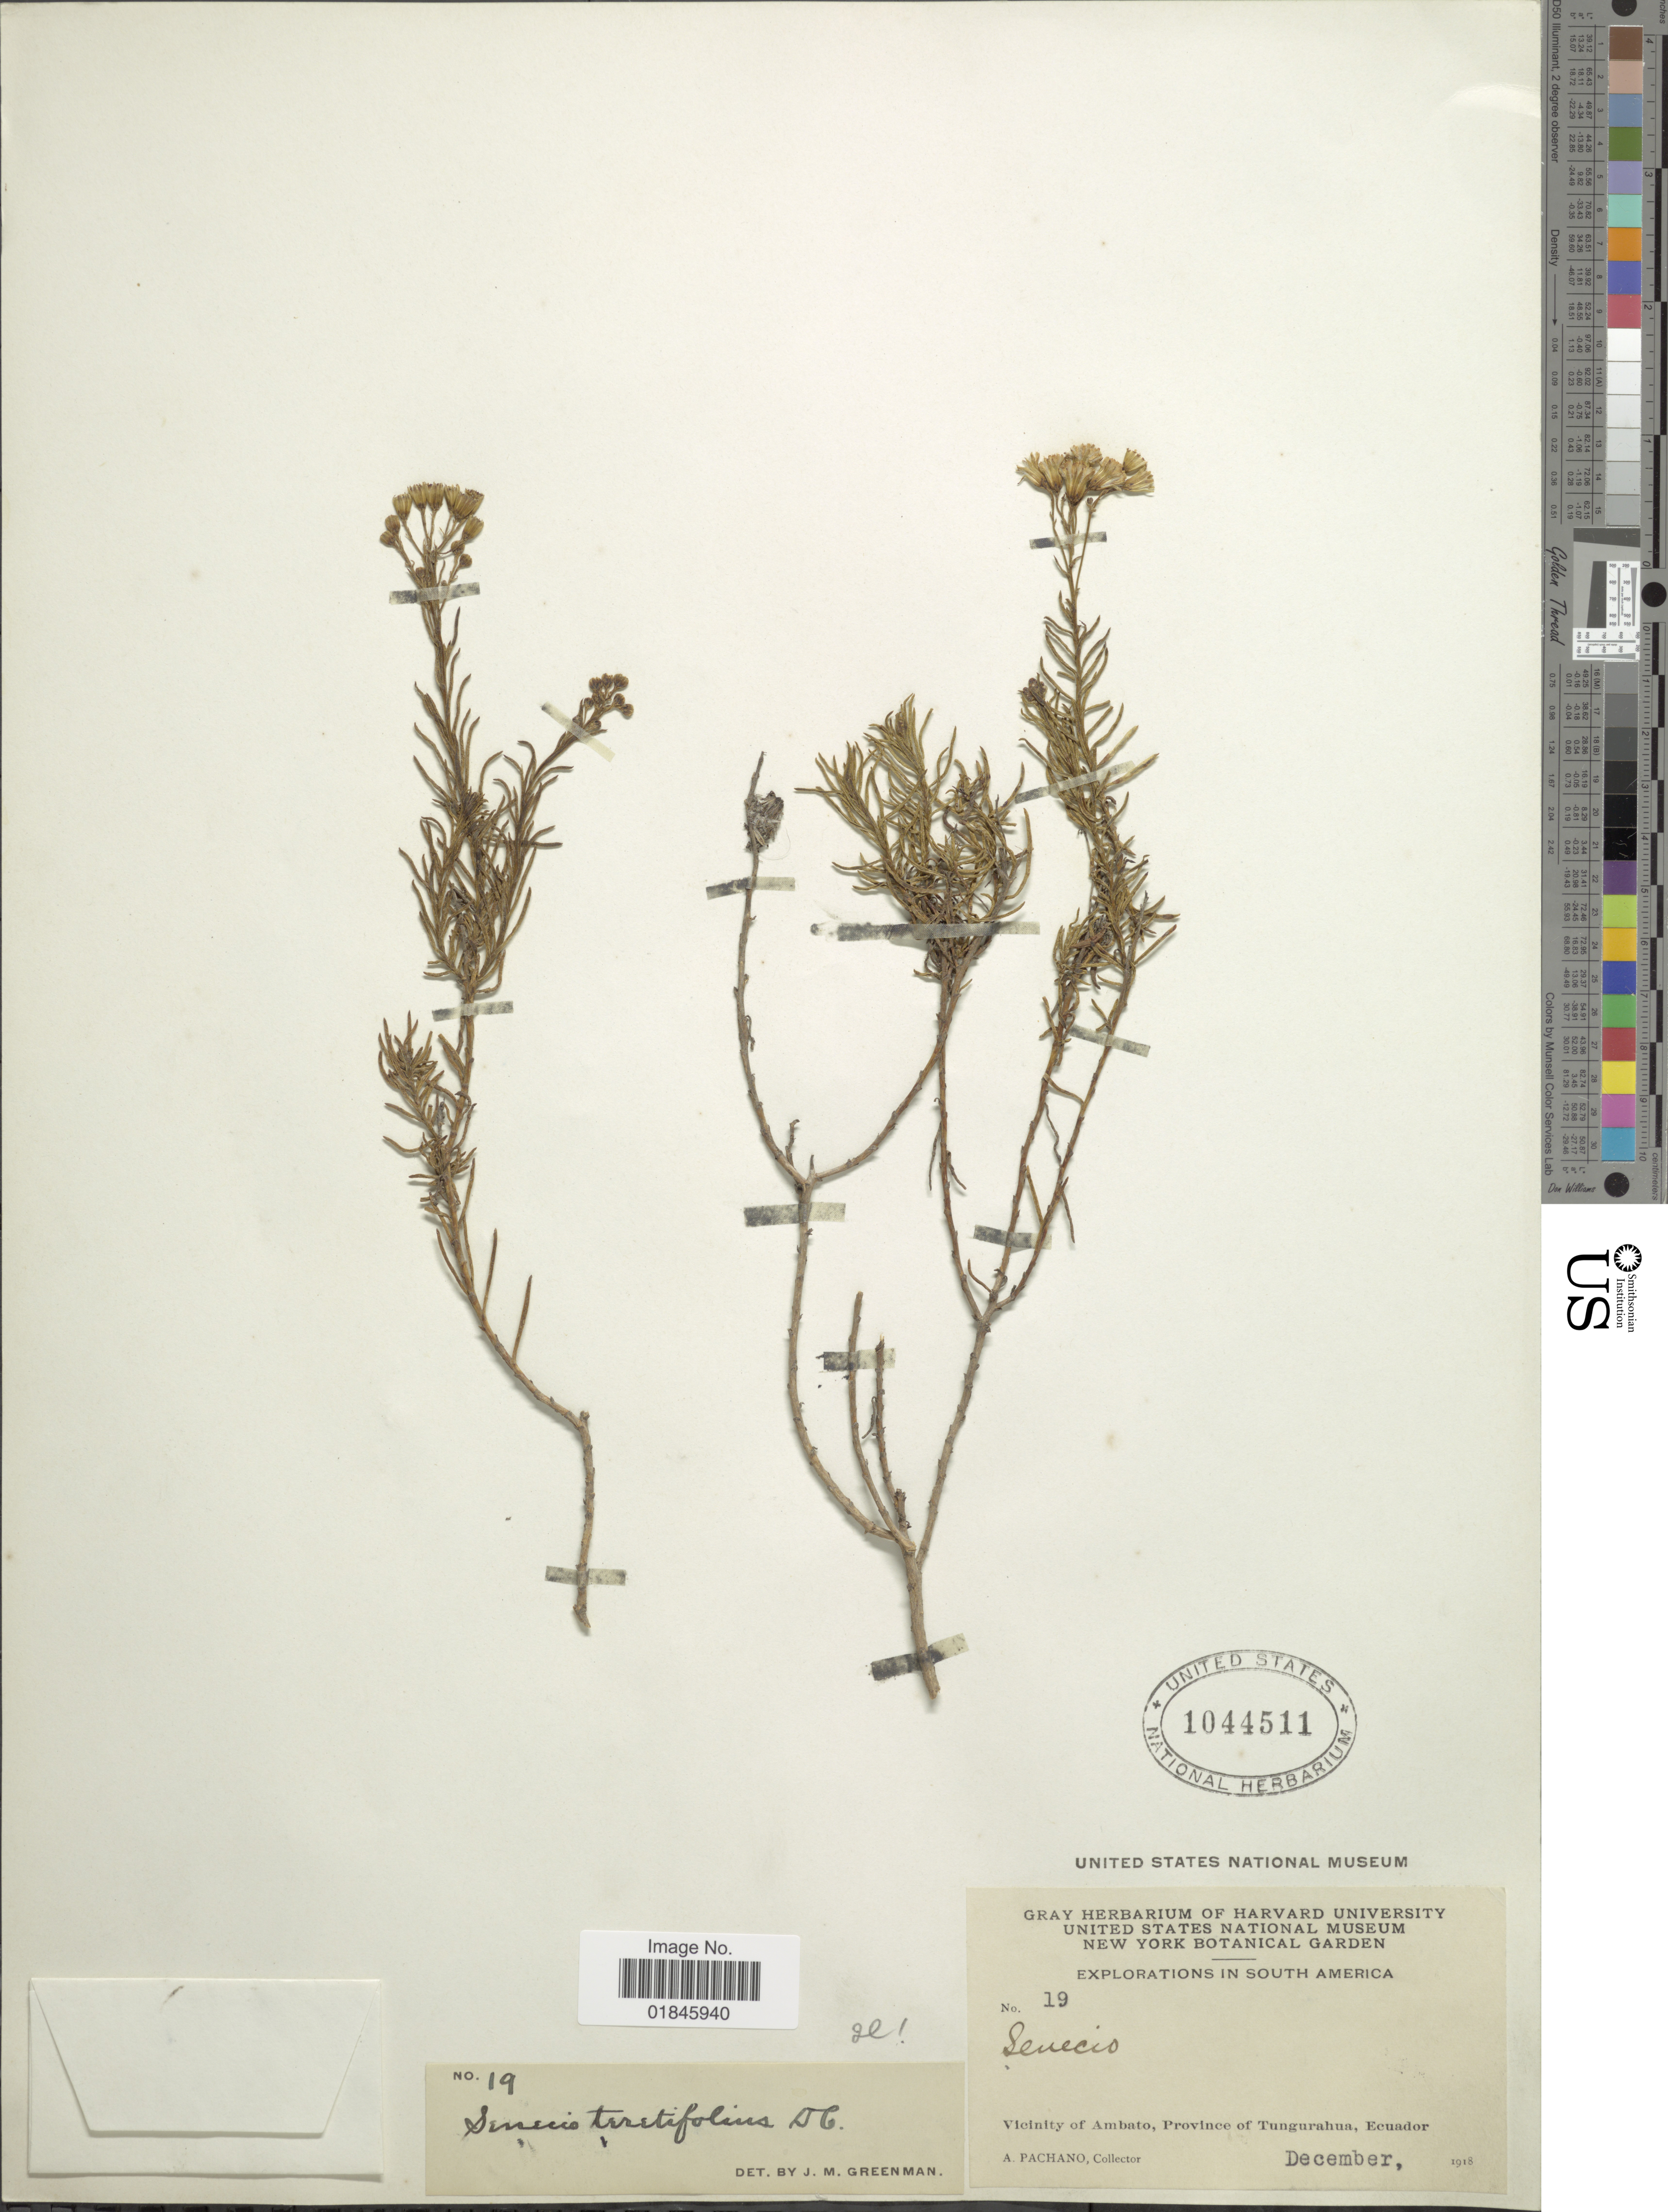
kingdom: Plantae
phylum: Tracheophyta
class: Magnoliopsida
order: Asterales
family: Asteraceae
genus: Pentacalia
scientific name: Pentacalia teretifolia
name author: (Kunth) Cuatrec.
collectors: A. Pachano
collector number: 19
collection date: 1918-12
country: Ecuador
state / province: Tungurahua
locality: Vicinity of Ambato, Province of Tungurahua, Ecuador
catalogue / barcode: US 1044511